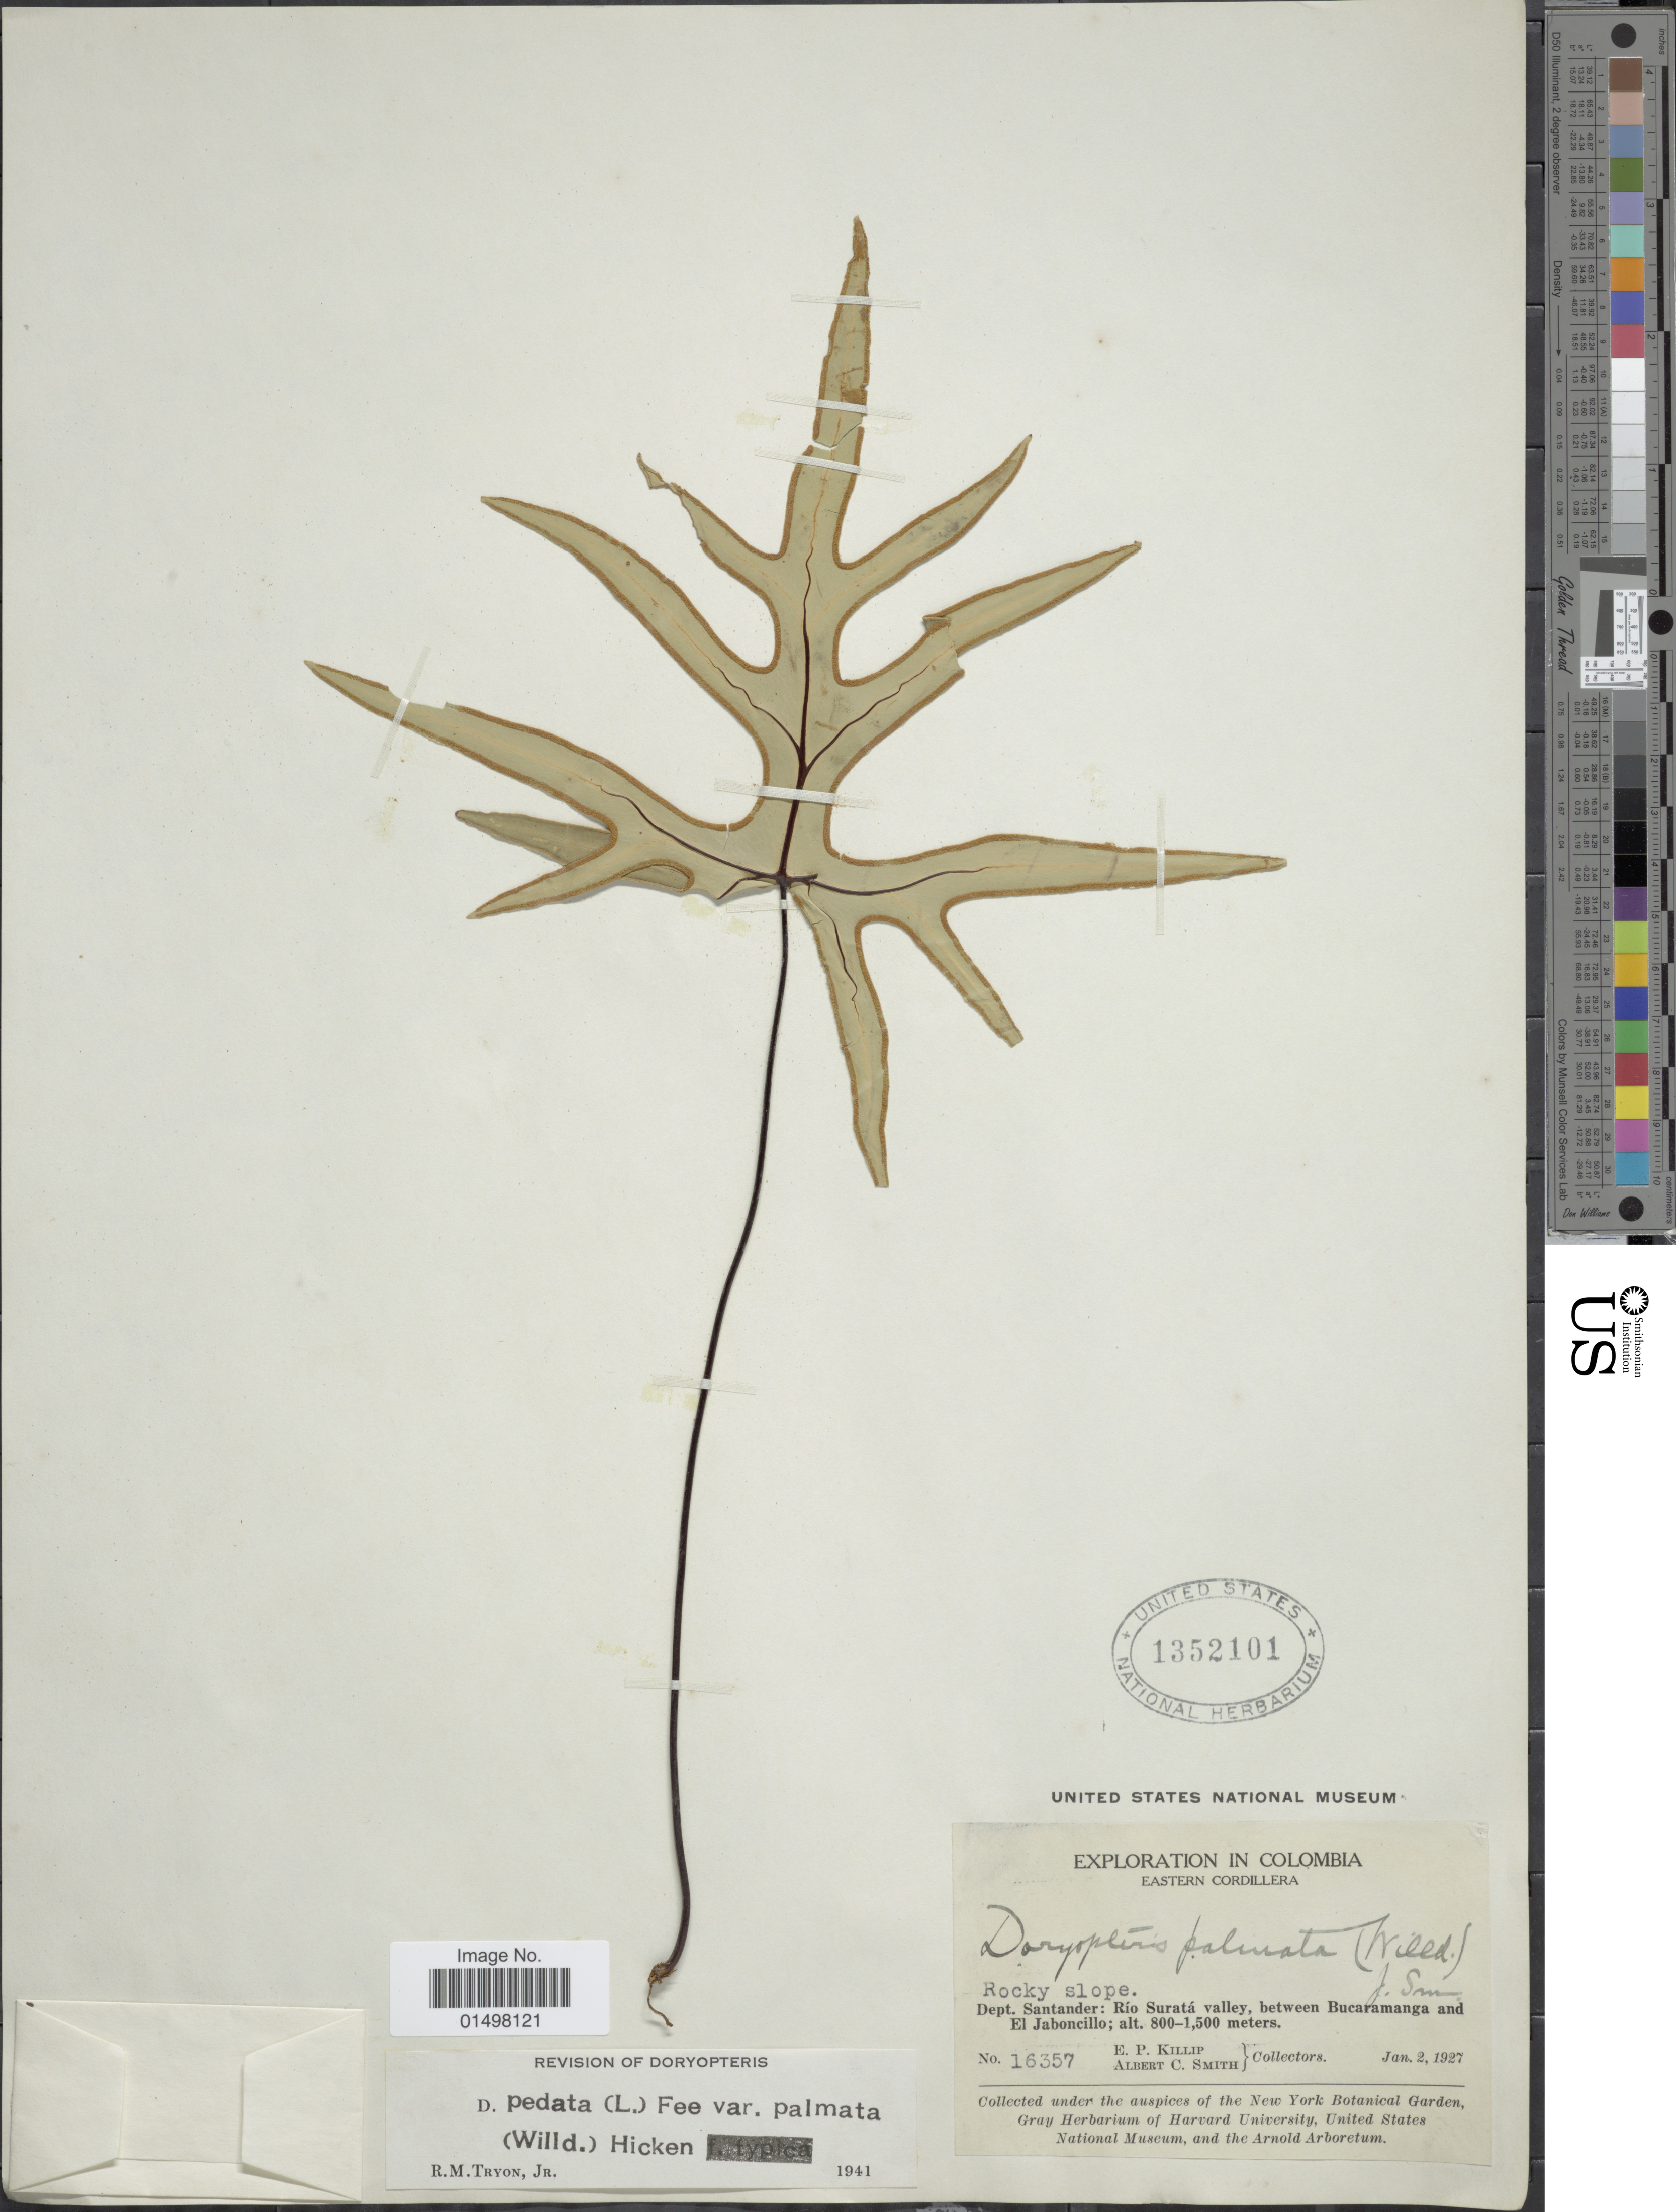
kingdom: Plantae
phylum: Tracheophyta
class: Polypodiopsida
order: Polypodiales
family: Pteridaceae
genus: Doryopteris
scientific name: Doryopteris pedata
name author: (L.) Fée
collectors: E. P. Killip & A. C. Smith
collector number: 16357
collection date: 1927-01-02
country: Colombia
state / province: Santander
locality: Dept. Santander: Rio Surata valley, between Bucaramanga and El Jaboncillo.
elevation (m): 800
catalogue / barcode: US 1352101